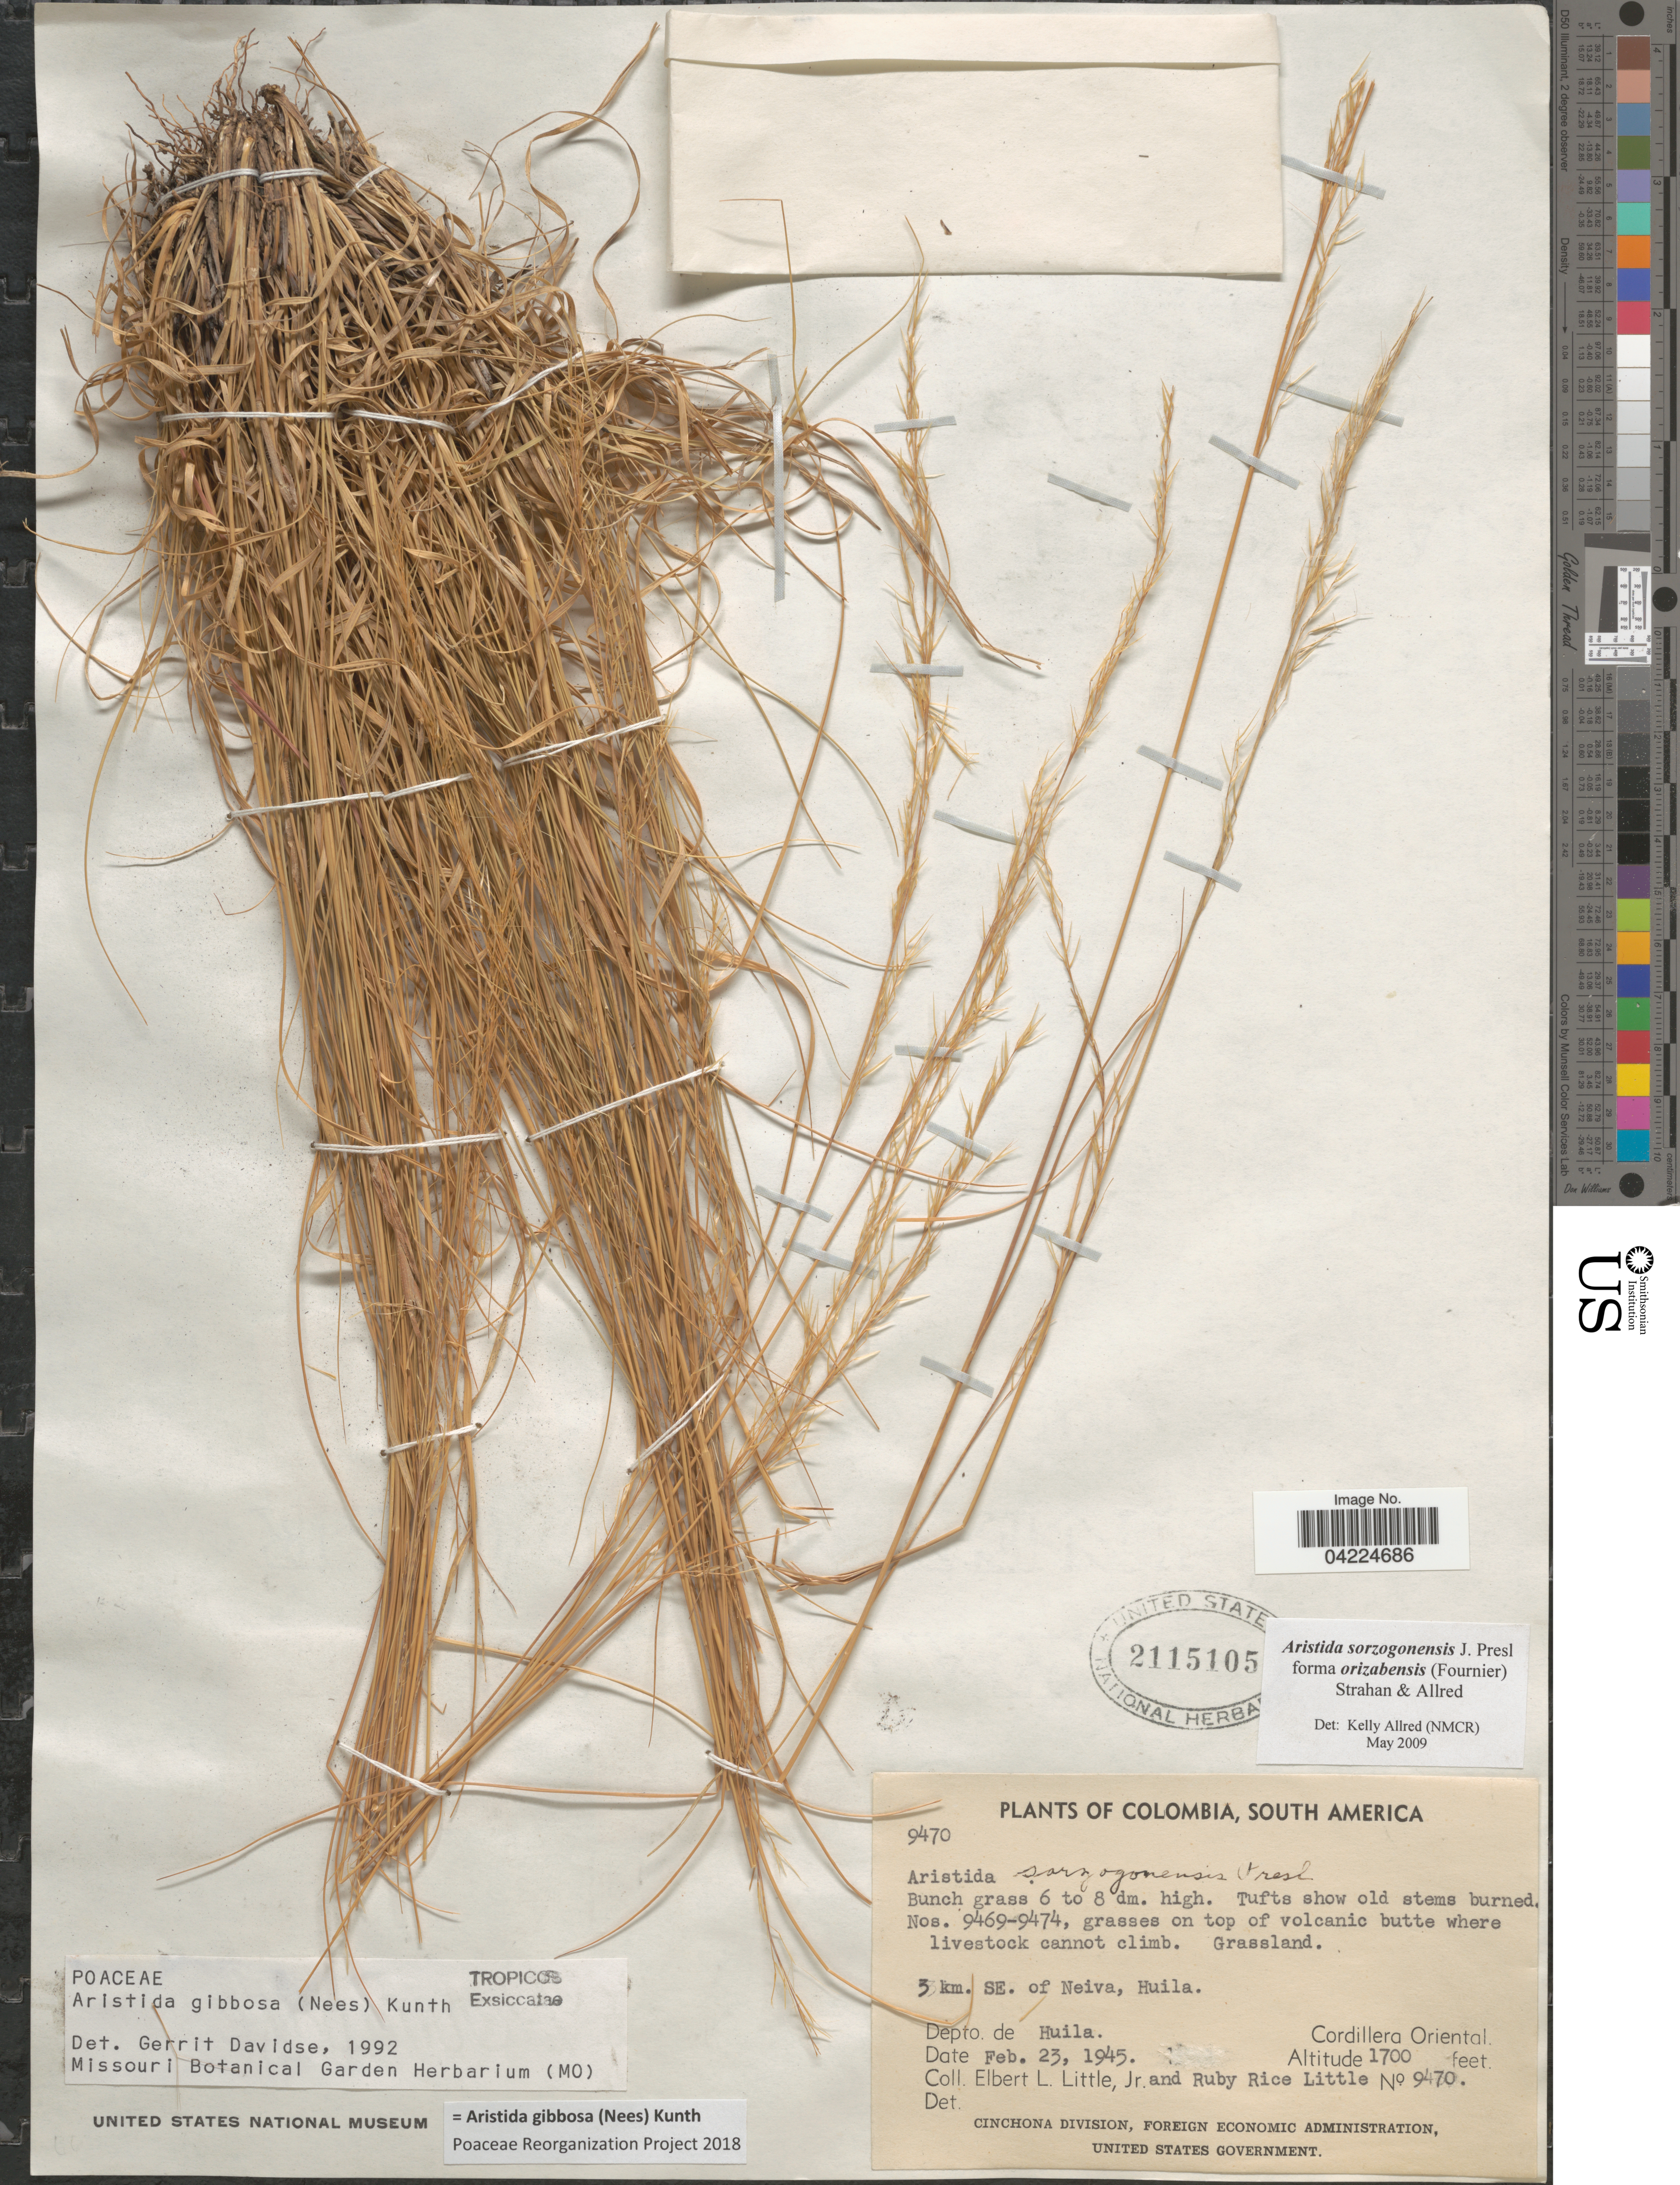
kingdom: Plantae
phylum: Tracheophyta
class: Liliopsida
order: Poales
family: Poaceae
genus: Aristida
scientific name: Aristida gibbosa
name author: (Nees) Kunth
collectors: E. L. Little & R. R. Little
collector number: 9470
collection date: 1945-02-23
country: Colombia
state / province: Huila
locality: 3 km. SE. of Neiva, Huila. Cordillera Oriental. Depto. de Huila.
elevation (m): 518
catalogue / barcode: US 2115105